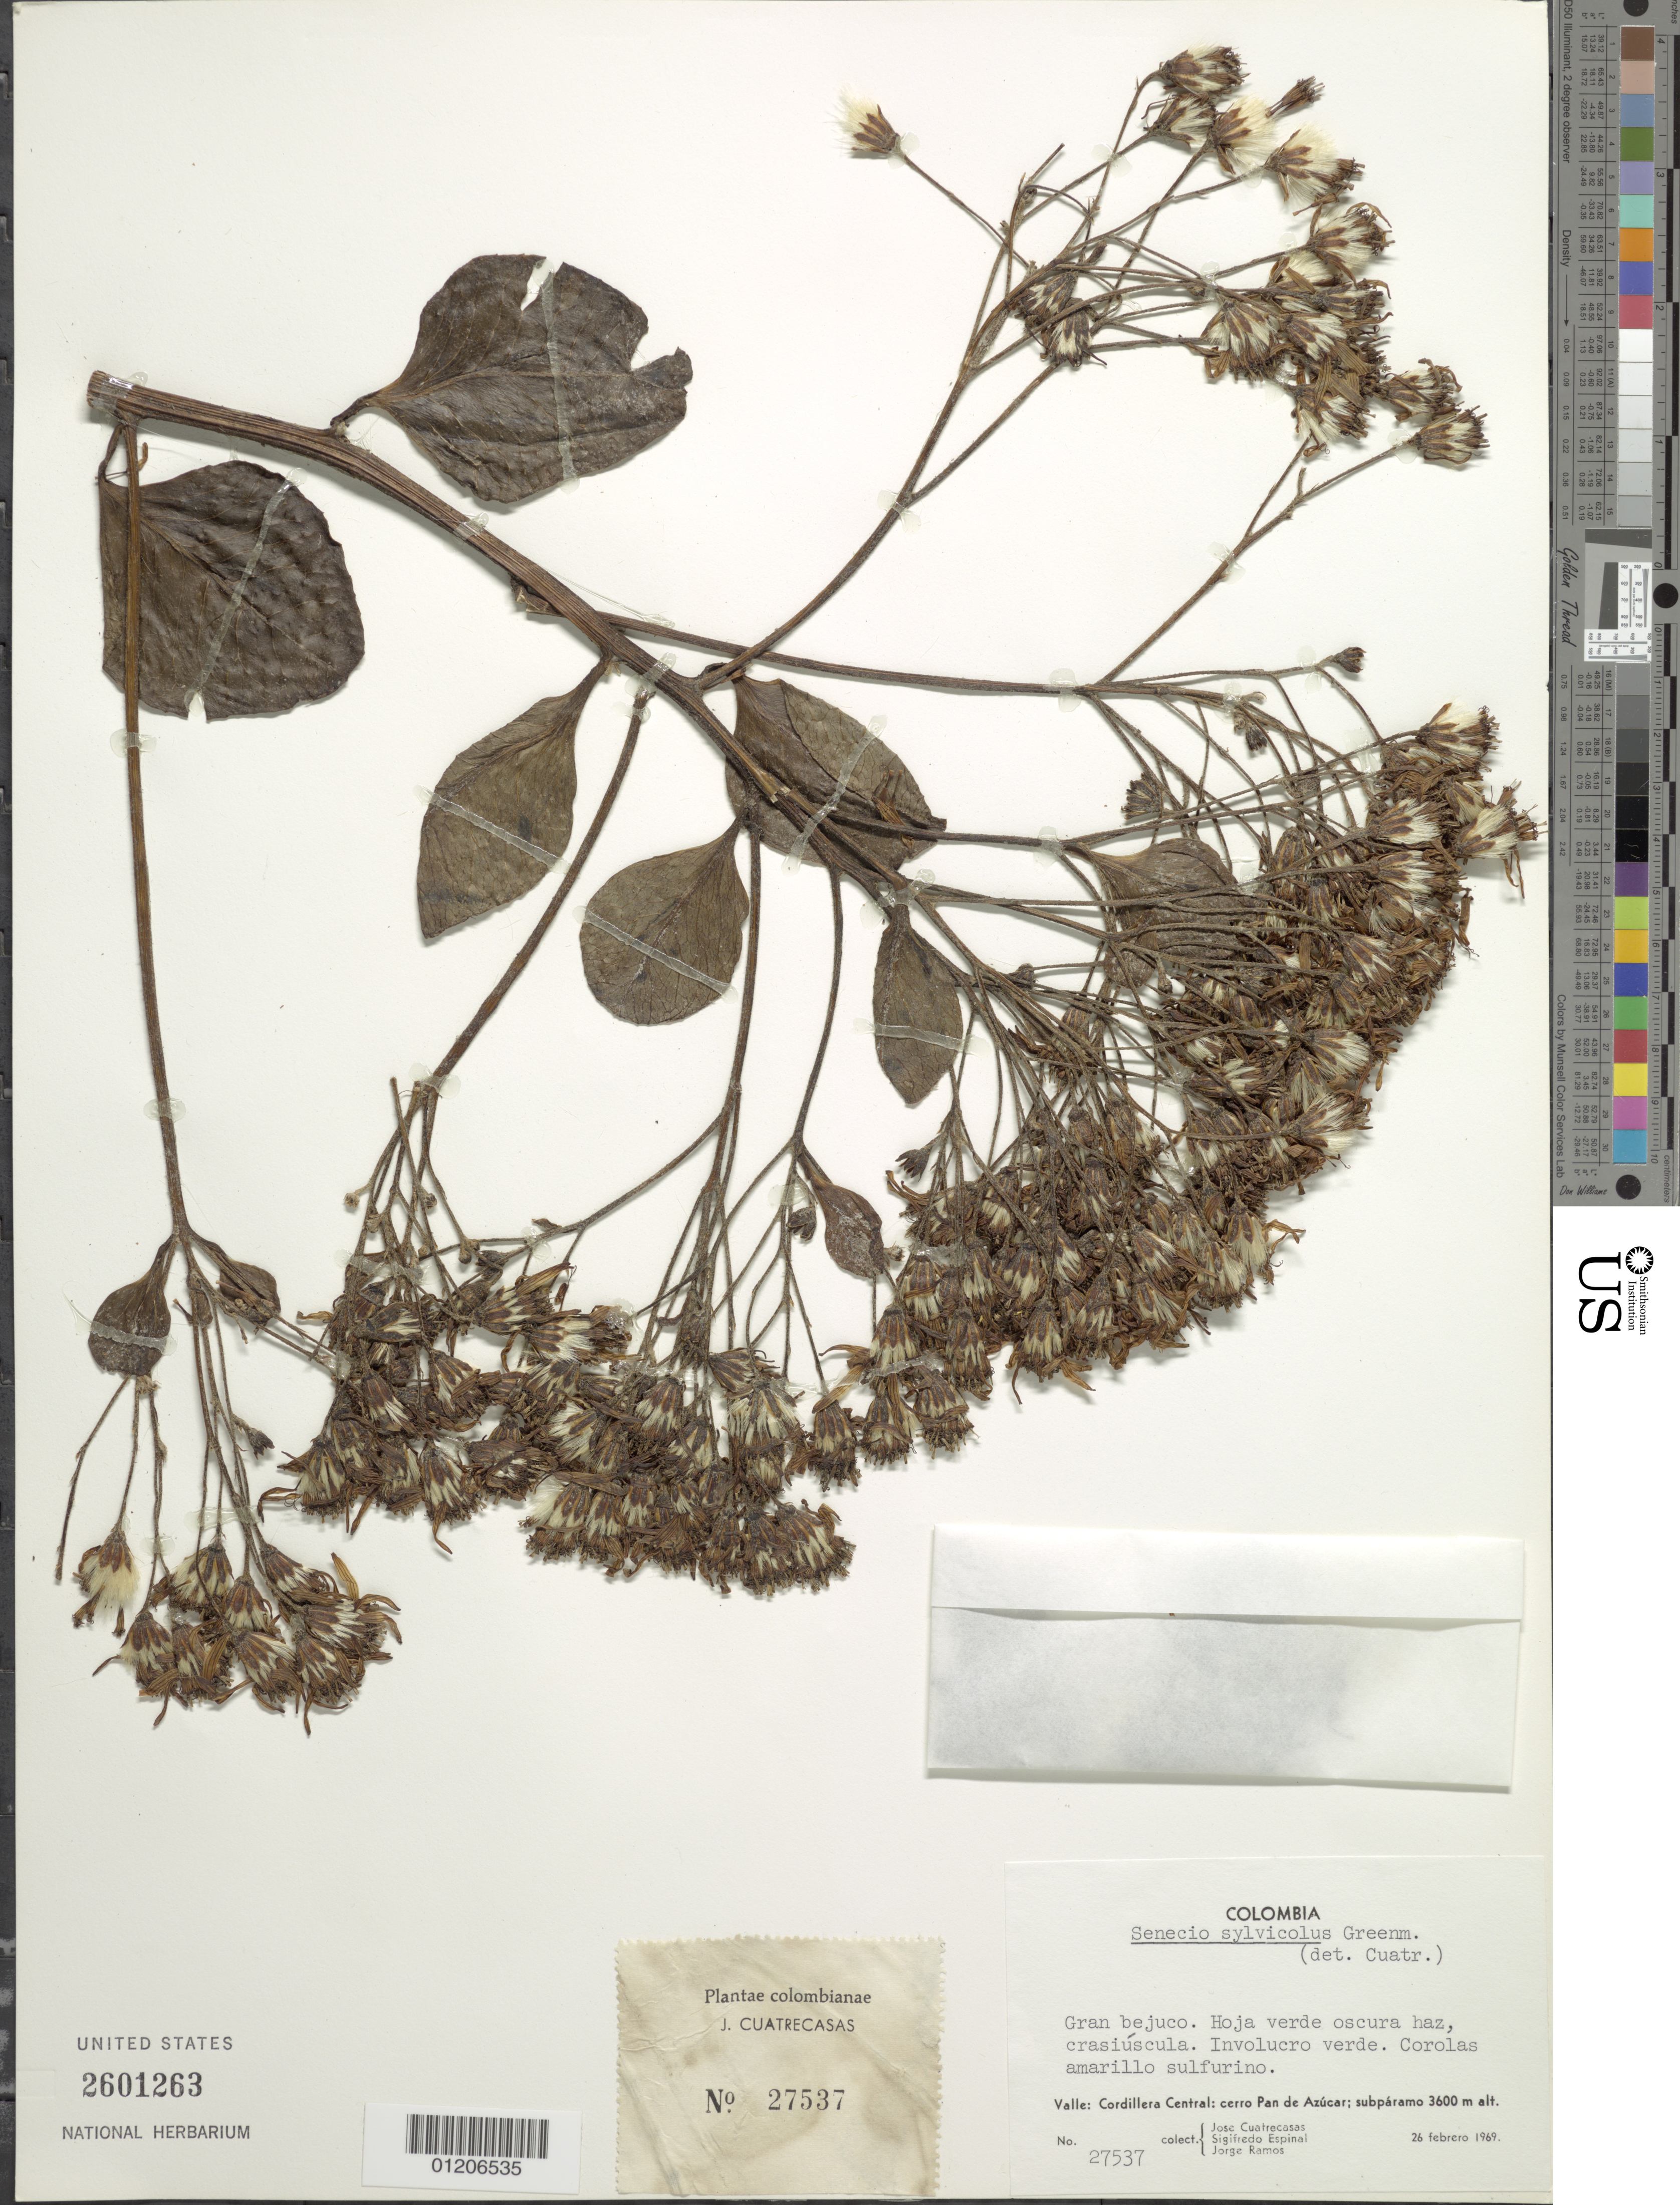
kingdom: Plantae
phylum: Tracheophyta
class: Magnoliopsida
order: Asterales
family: Asteraceae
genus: Pentacalia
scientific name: Pentacalia sylvicola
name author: (Greenm.) Cuatrec.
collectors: J. Cuatrecasas, L. S. Espinal & J. E. Ramos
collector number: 27537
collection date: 1969-02-26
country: Colombia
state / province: Valle del Cauca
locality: Cordillera Central: cerro Pan de Azúcar.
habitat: subparamo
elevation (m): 3600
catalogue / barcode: US 2601263